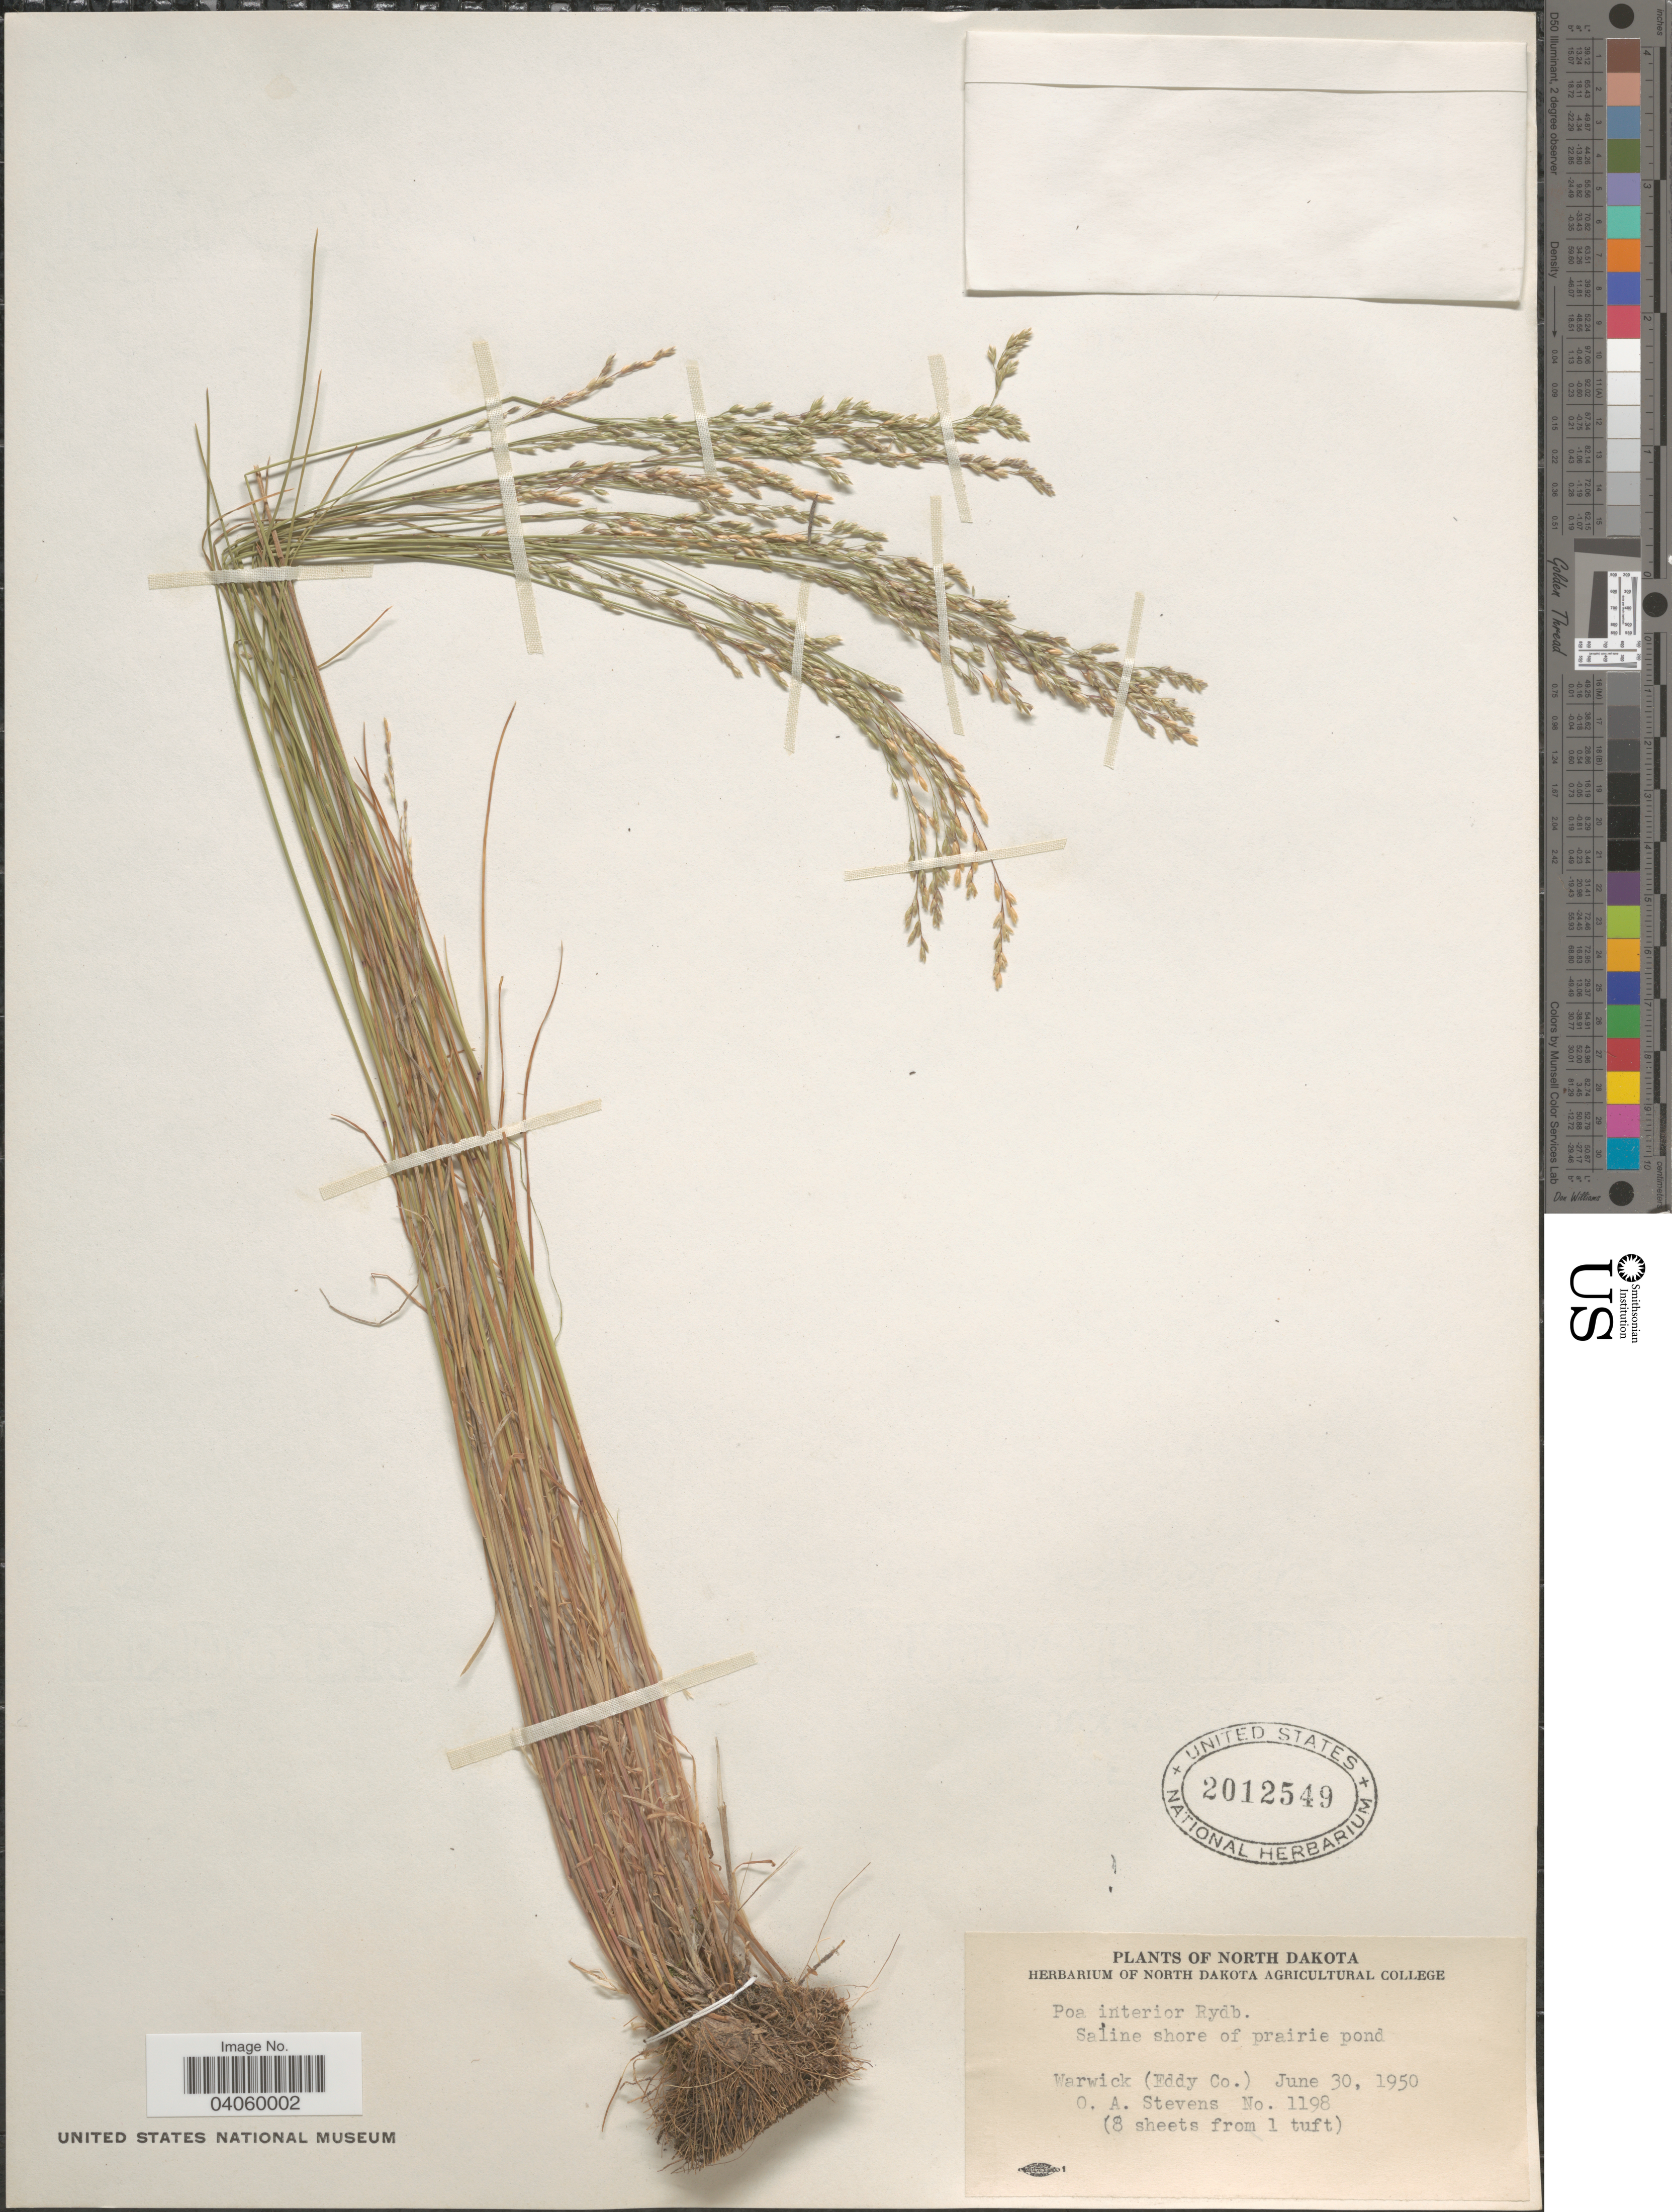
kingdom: Plantae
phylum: Tracheophyta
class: Liliopsida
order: Poales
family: Poaceae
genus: Poa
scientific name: Poa interior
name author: Rydb.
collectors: O. A. Stevens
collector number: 1198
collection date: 1950-06-30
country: United States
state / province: North Dakota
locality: Warwick (Eddy Co.).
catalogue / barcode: US 2012549